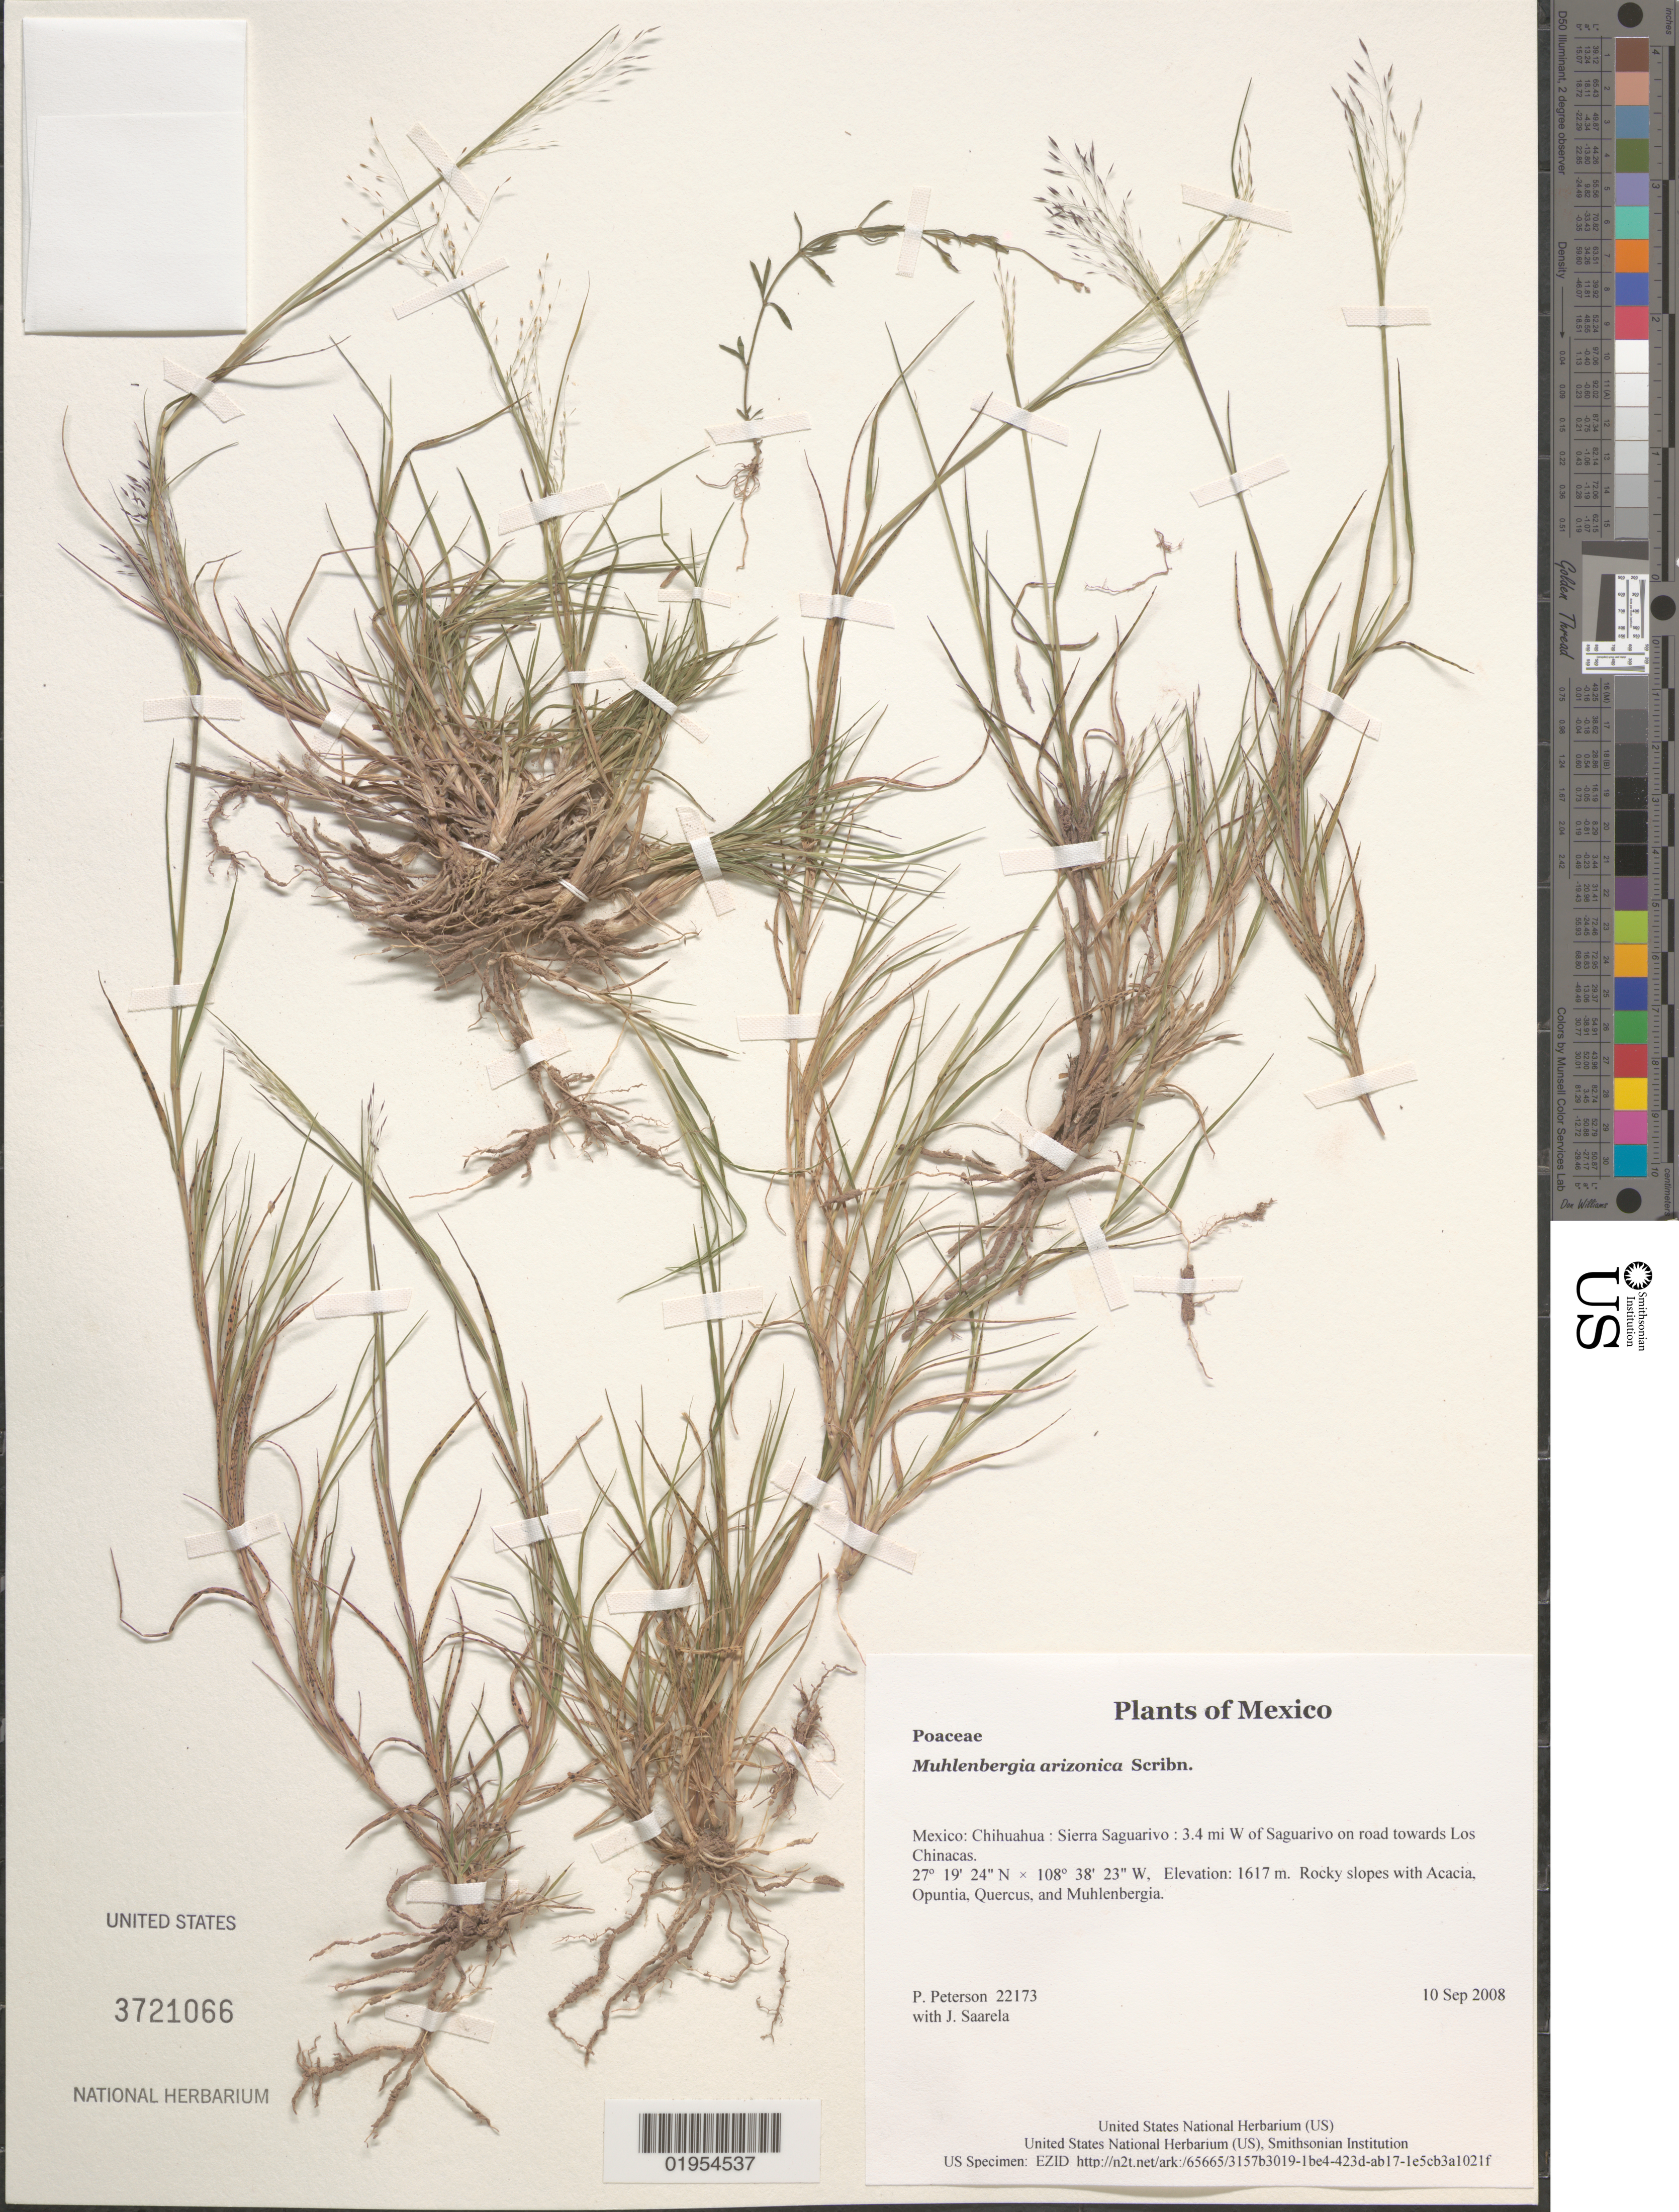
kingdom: Plantae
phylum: Tracheophyta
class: Liliopsida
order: Poales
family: Poaceae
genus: Muhlenbergia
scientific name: Muhlenbergia arizonica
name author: Scribn.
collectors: P. M. Peterson & J. Saarela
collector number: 22173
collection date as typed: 10 Sep 2008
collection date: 2008-09-10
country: Mexico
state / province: Chihuahua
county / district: Sierra Saguarivo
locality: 3.4 mi W of Saguarivo on road towards Los Chinacas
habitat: Rocky slopes with Acacia, Opuntia, Quercus, and Muhlenbergia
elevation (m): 1617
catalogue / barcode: US 3721066